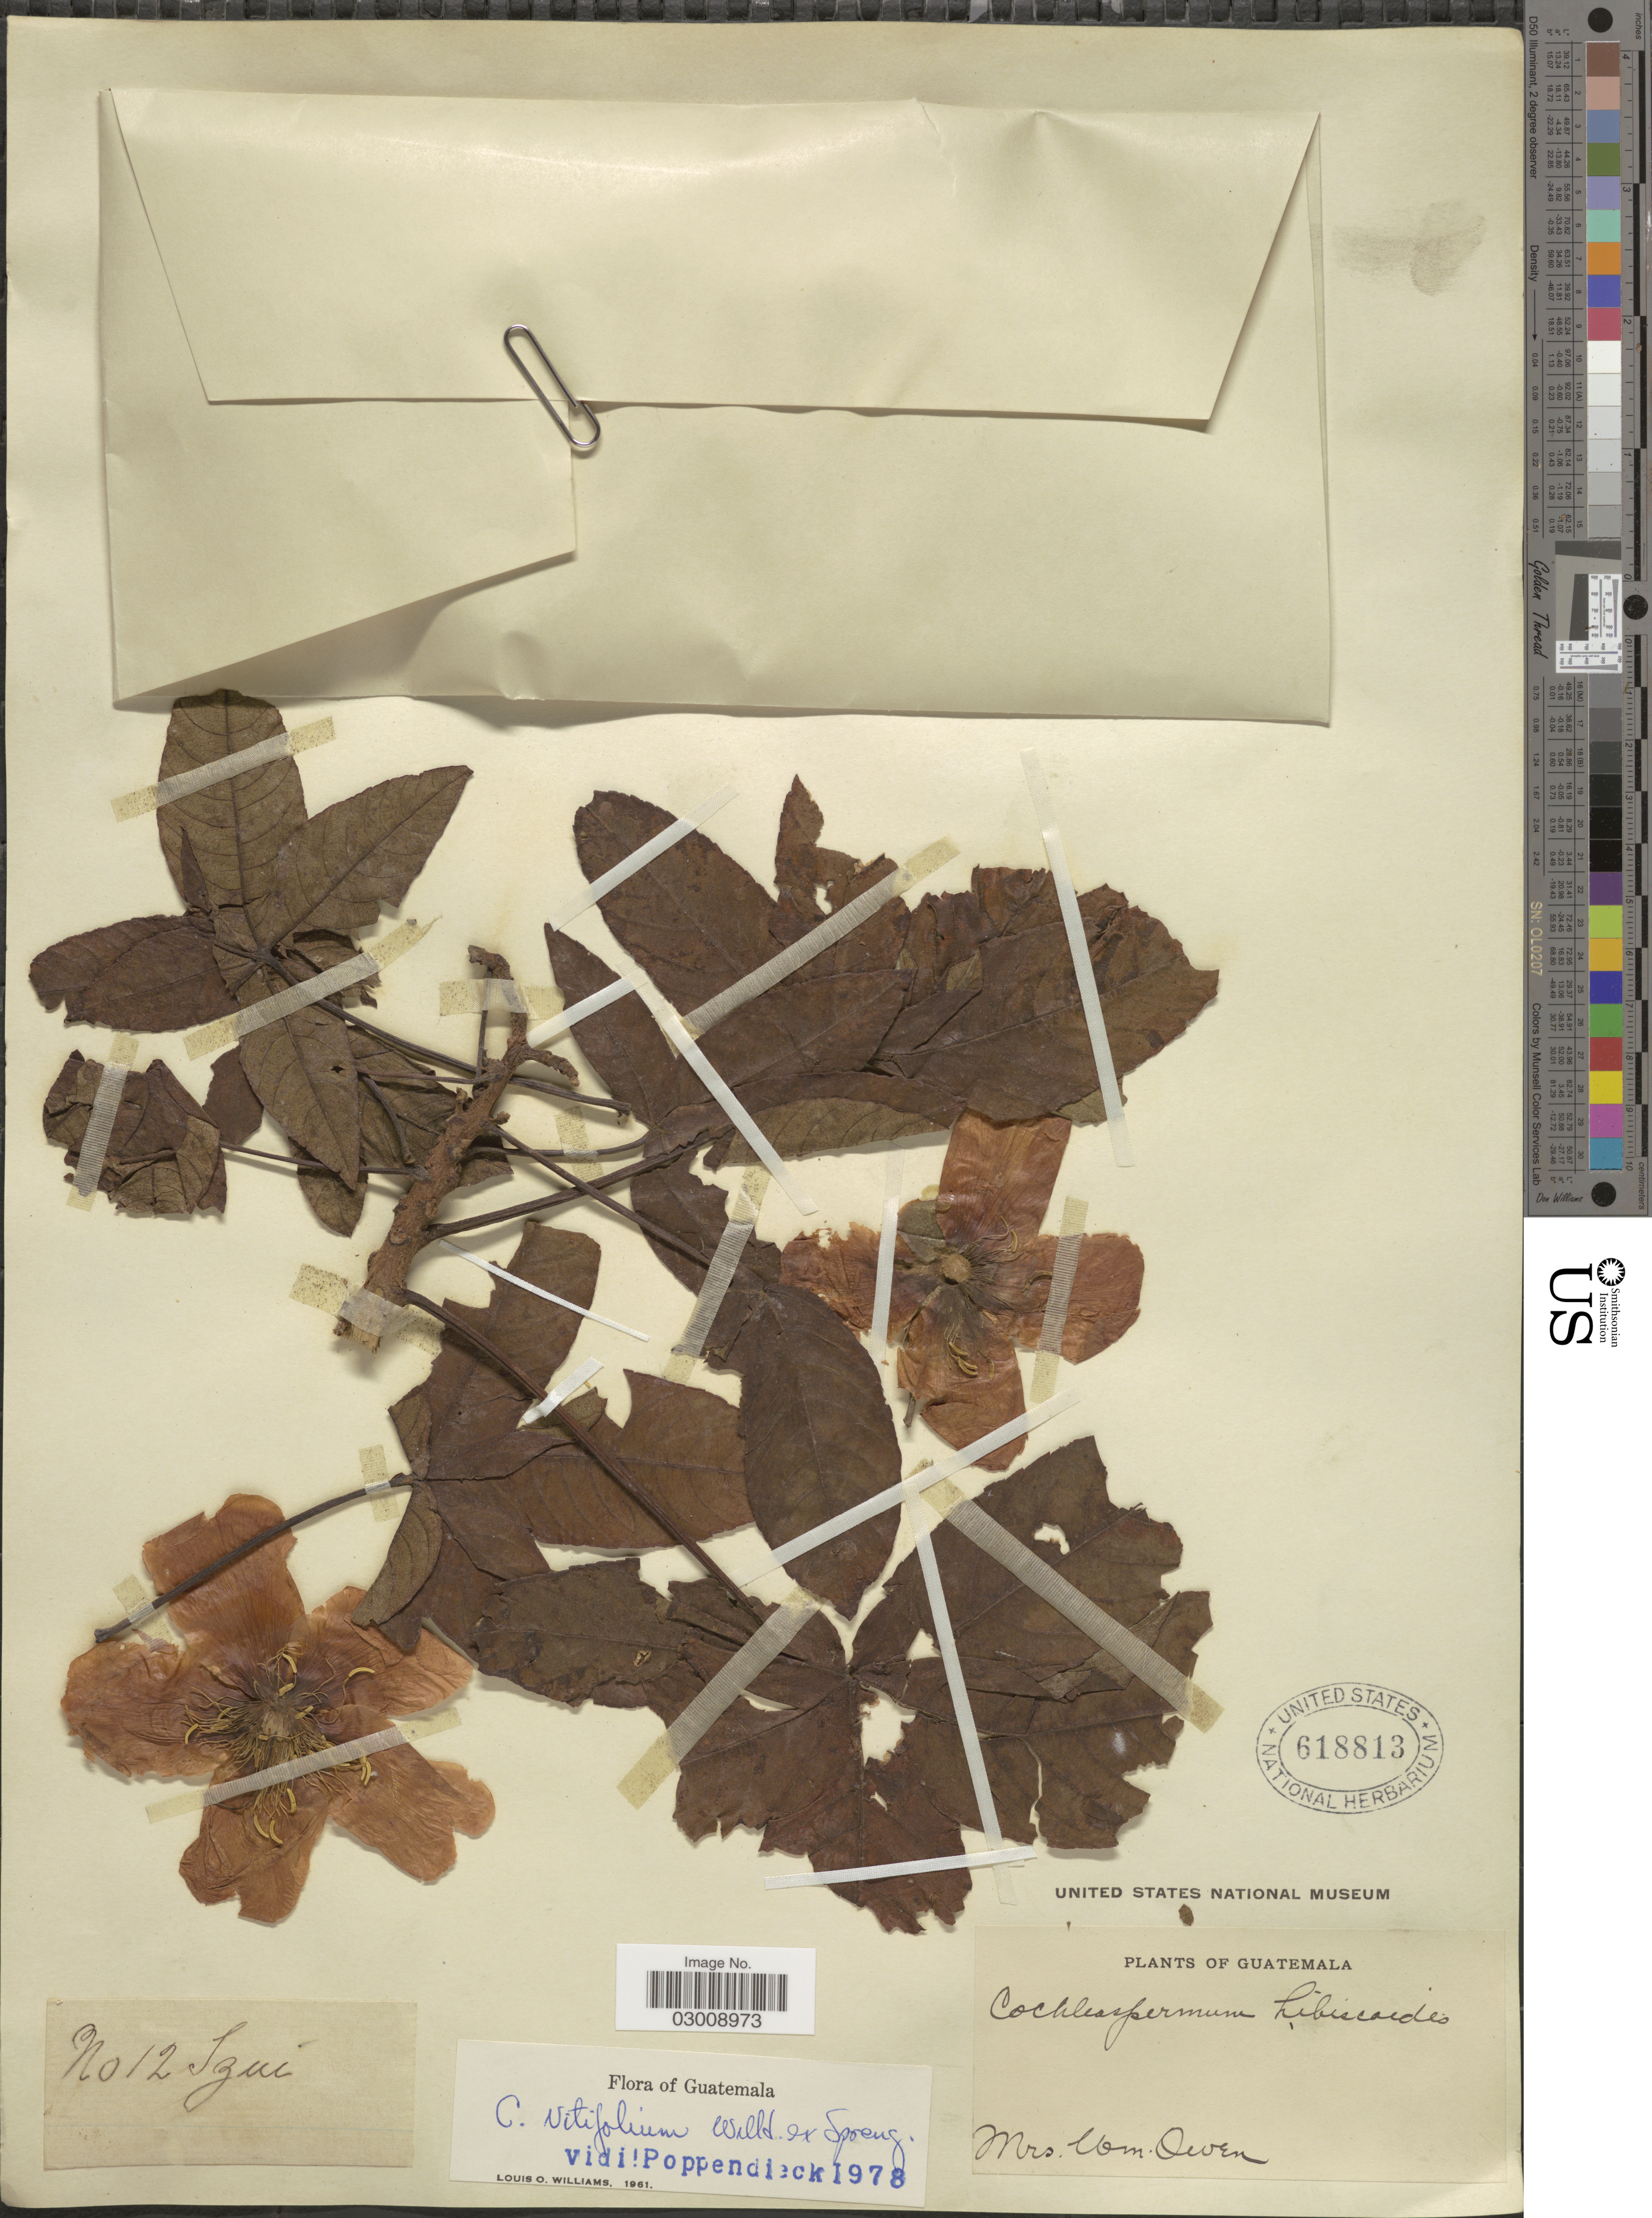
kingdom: Plantae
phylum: Tracheophyta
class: Magnoliopsida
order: Malvales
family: Cochlospermaceae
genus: Cochlospermum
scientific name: Cochlospermum vitifolium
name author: (Willd.) Spreng.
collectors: W. Owen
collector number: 12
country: Guatemala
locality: Izuí.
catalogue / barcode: US 618813